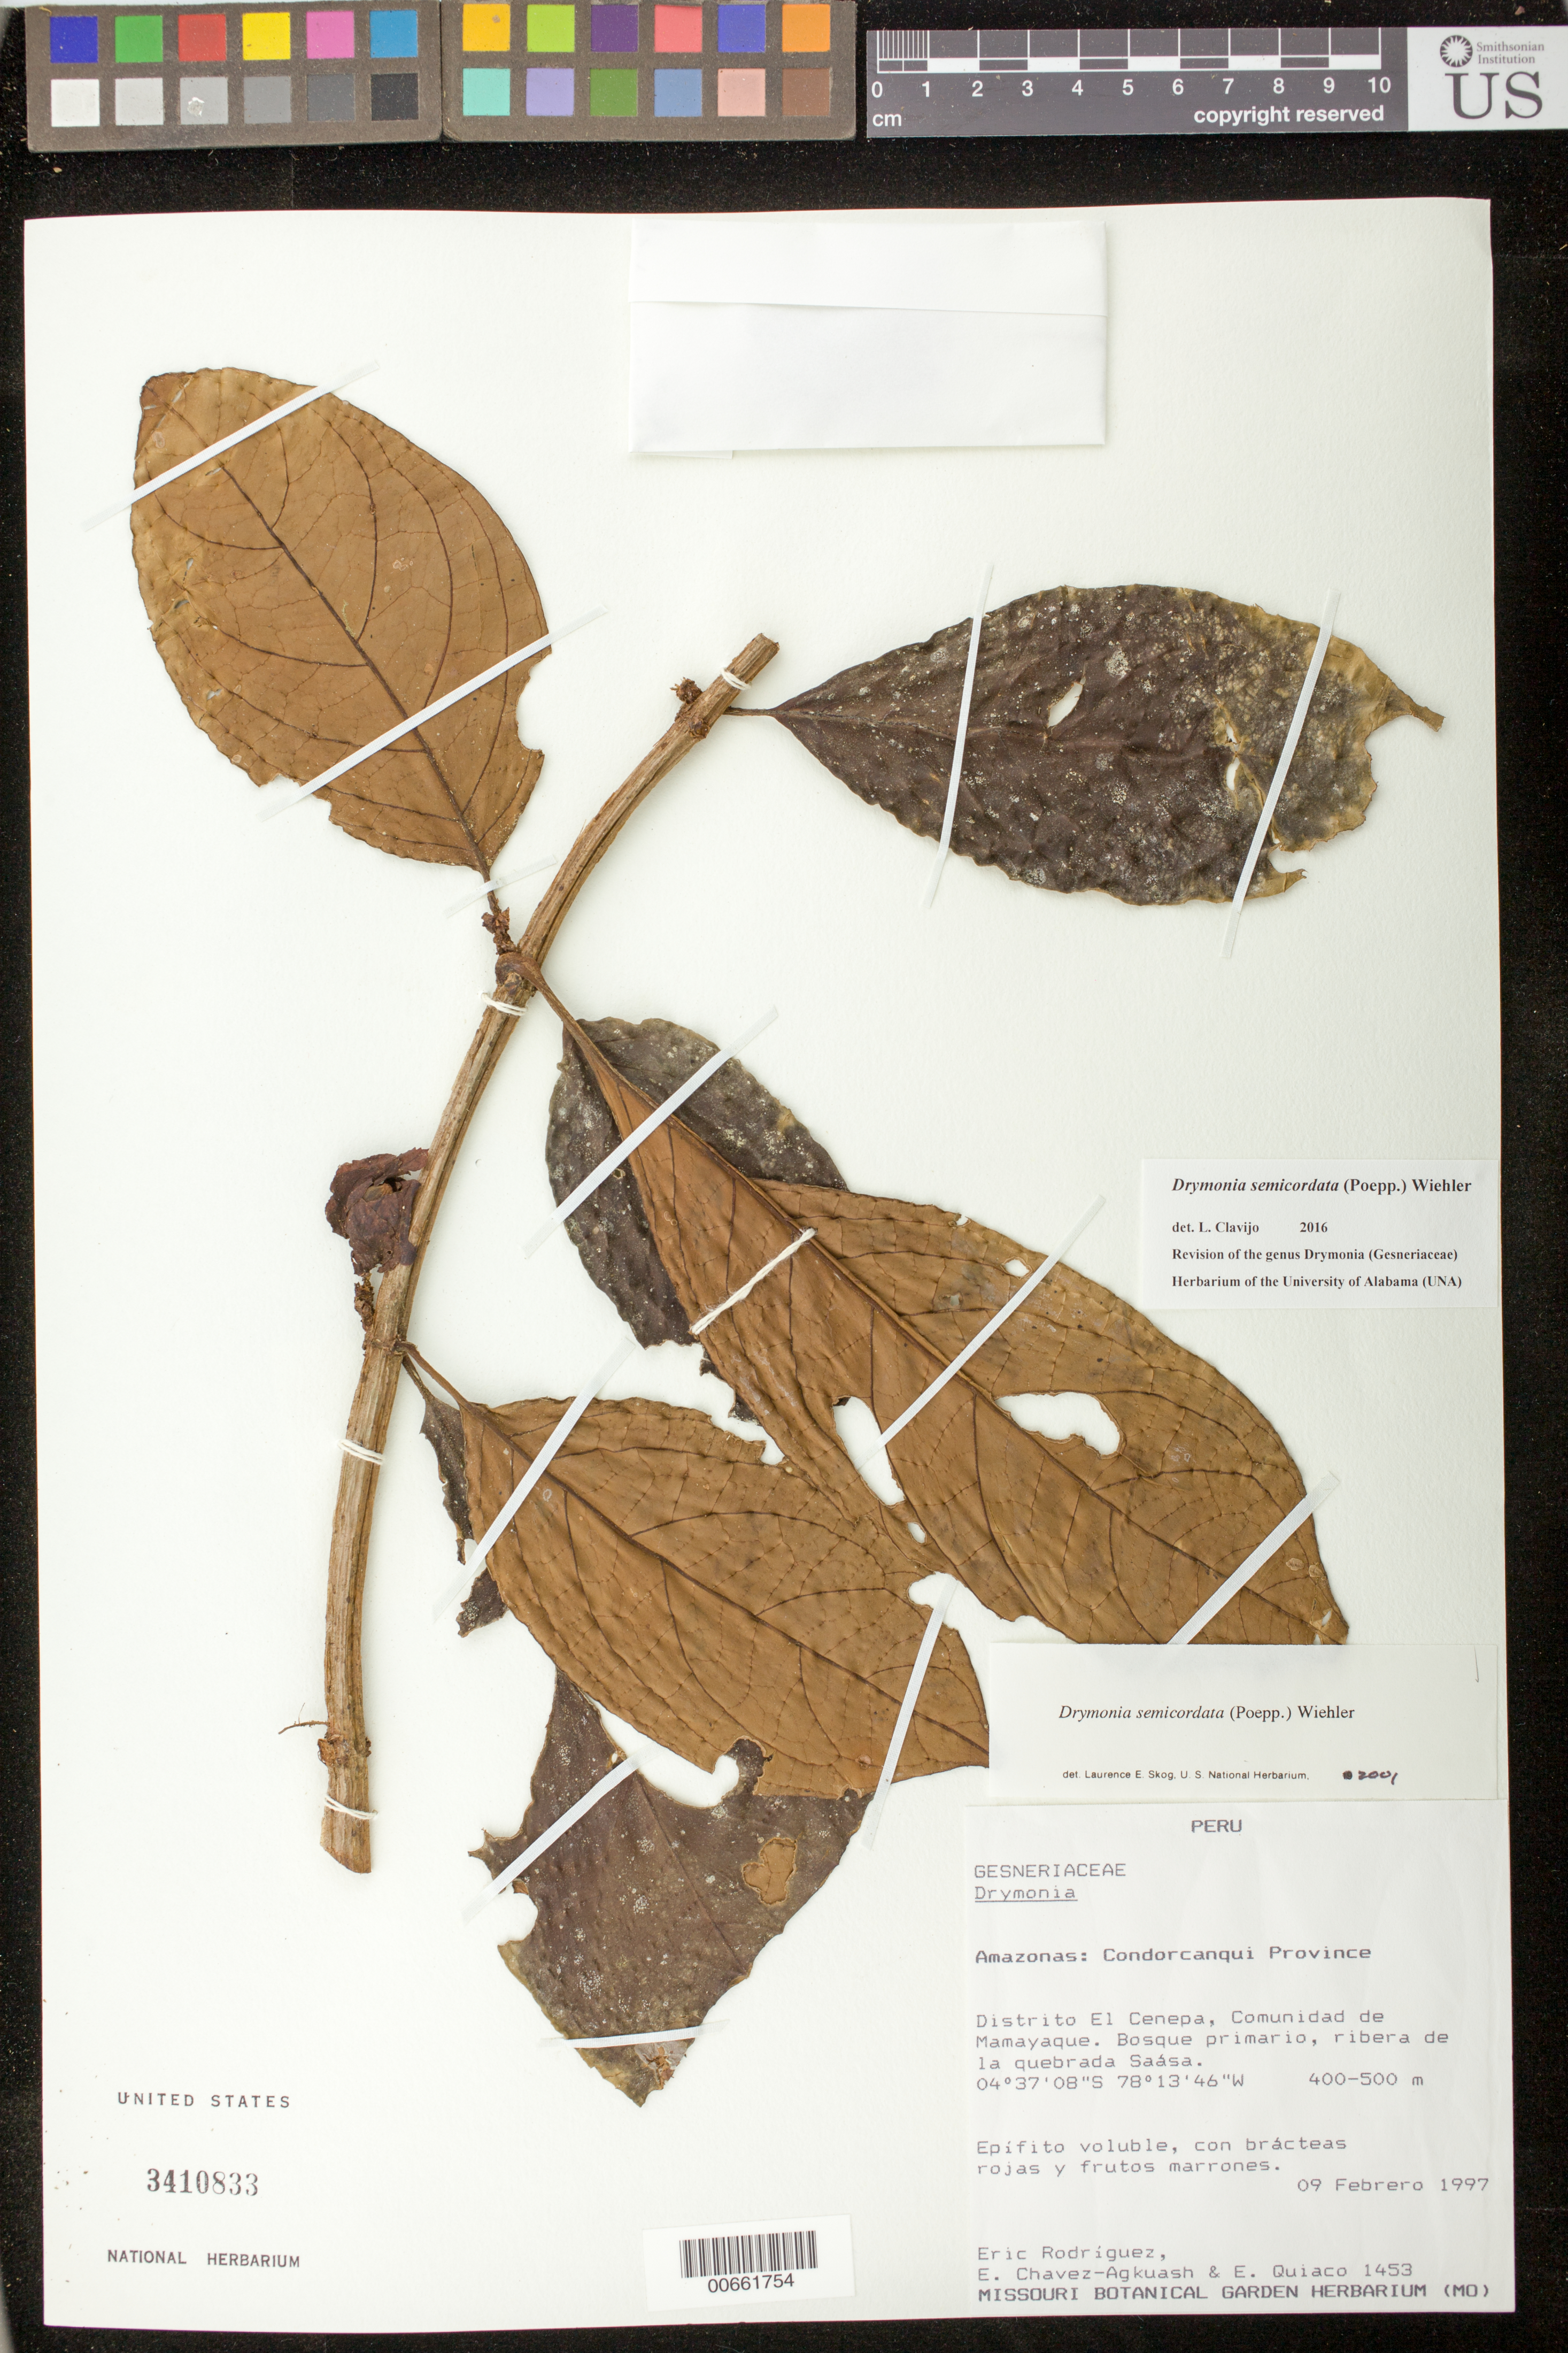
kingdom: Plantae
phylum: Tracheophyta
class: Magnoliopsida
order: Lamiales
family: Gesneriaceae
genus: Drymonia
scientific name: Drymonia semicordata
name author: (Poepp.) Wiehler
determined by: Skog, Laurence E.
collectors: E. Rodriguez, E. Chavez-Agkuash & E. Quiaco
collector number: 1453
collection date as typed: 09 Feb 1997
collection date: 1997-02-09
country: Peru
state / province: Amazonas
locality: Prov. Condorcanqui, Distrito El Cenepa, comunidad de Mamayaque, ribera de la quebrada Saása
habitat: Bosque primario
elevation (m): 400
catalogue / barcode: US 3410833